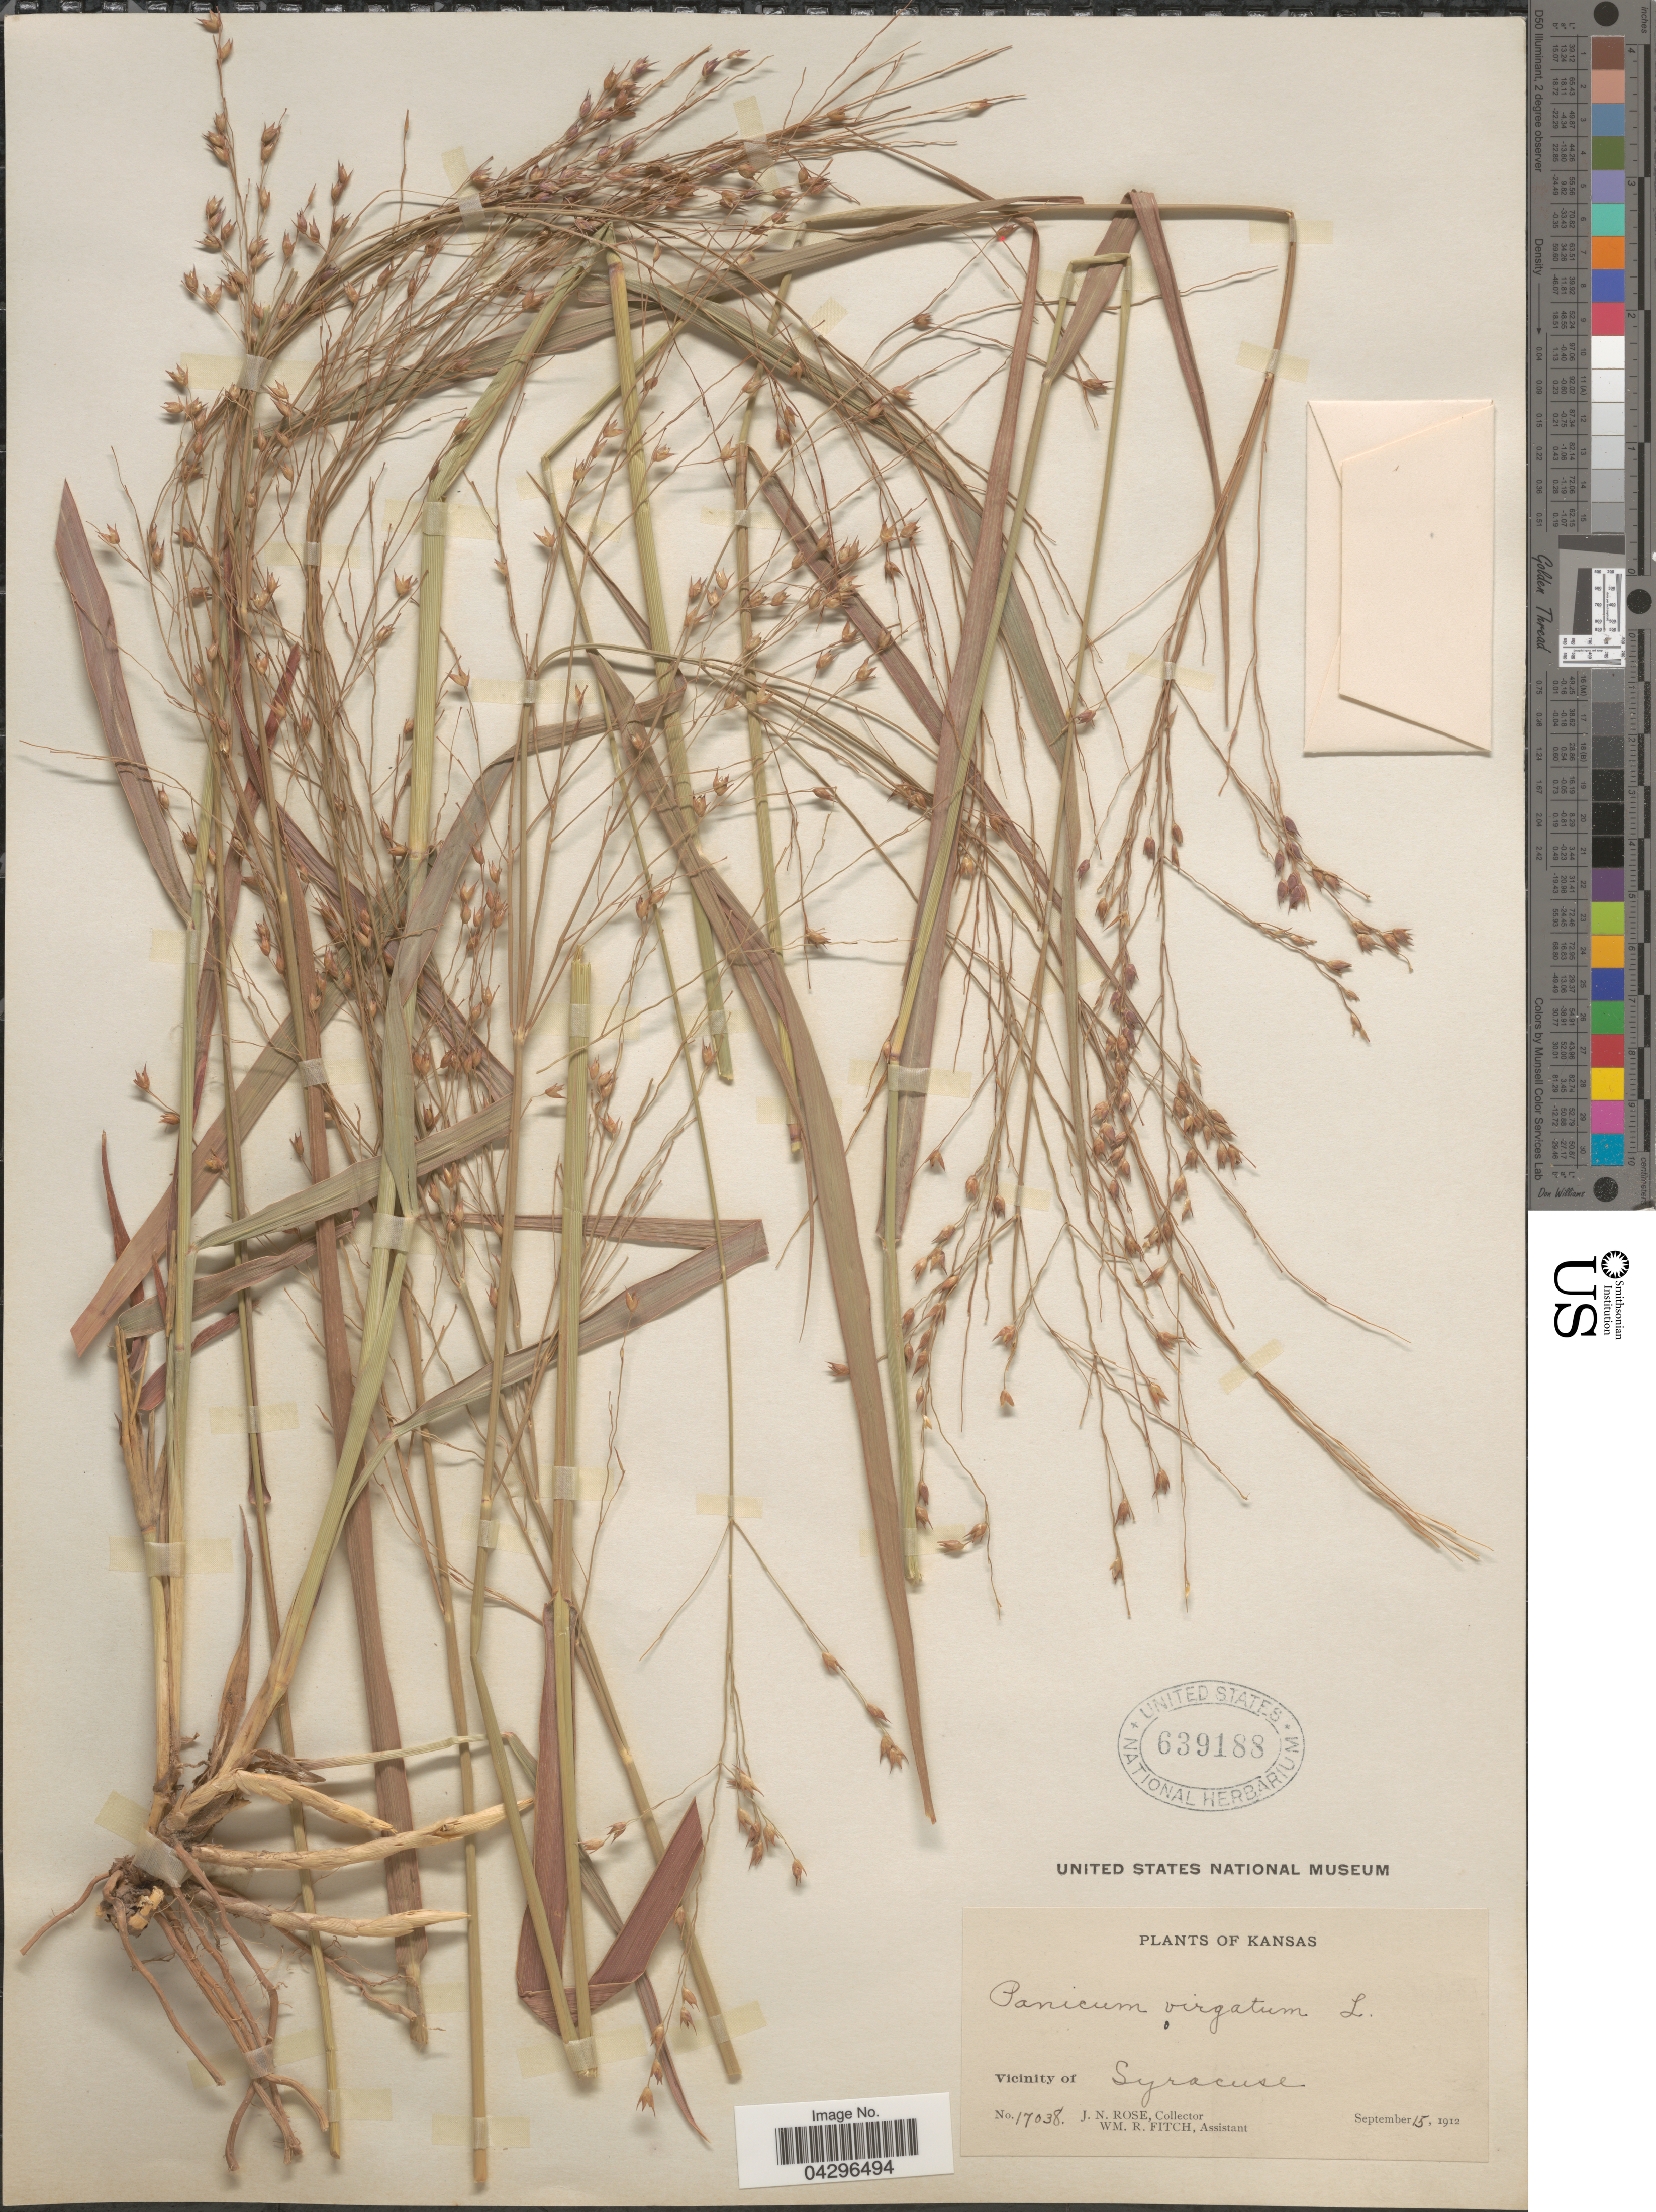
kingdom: Plantae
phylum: Tracheophyta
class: Liliopsida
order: Poales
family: Poaceae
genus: Panicum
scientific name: Panicum virgatum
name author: L.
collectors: J. N. Rose & W. R. Fitch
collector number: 17038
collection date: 1912-09-15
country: United States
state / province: Kansas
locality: Vicinity of Syracuse.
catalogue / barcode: US 639188